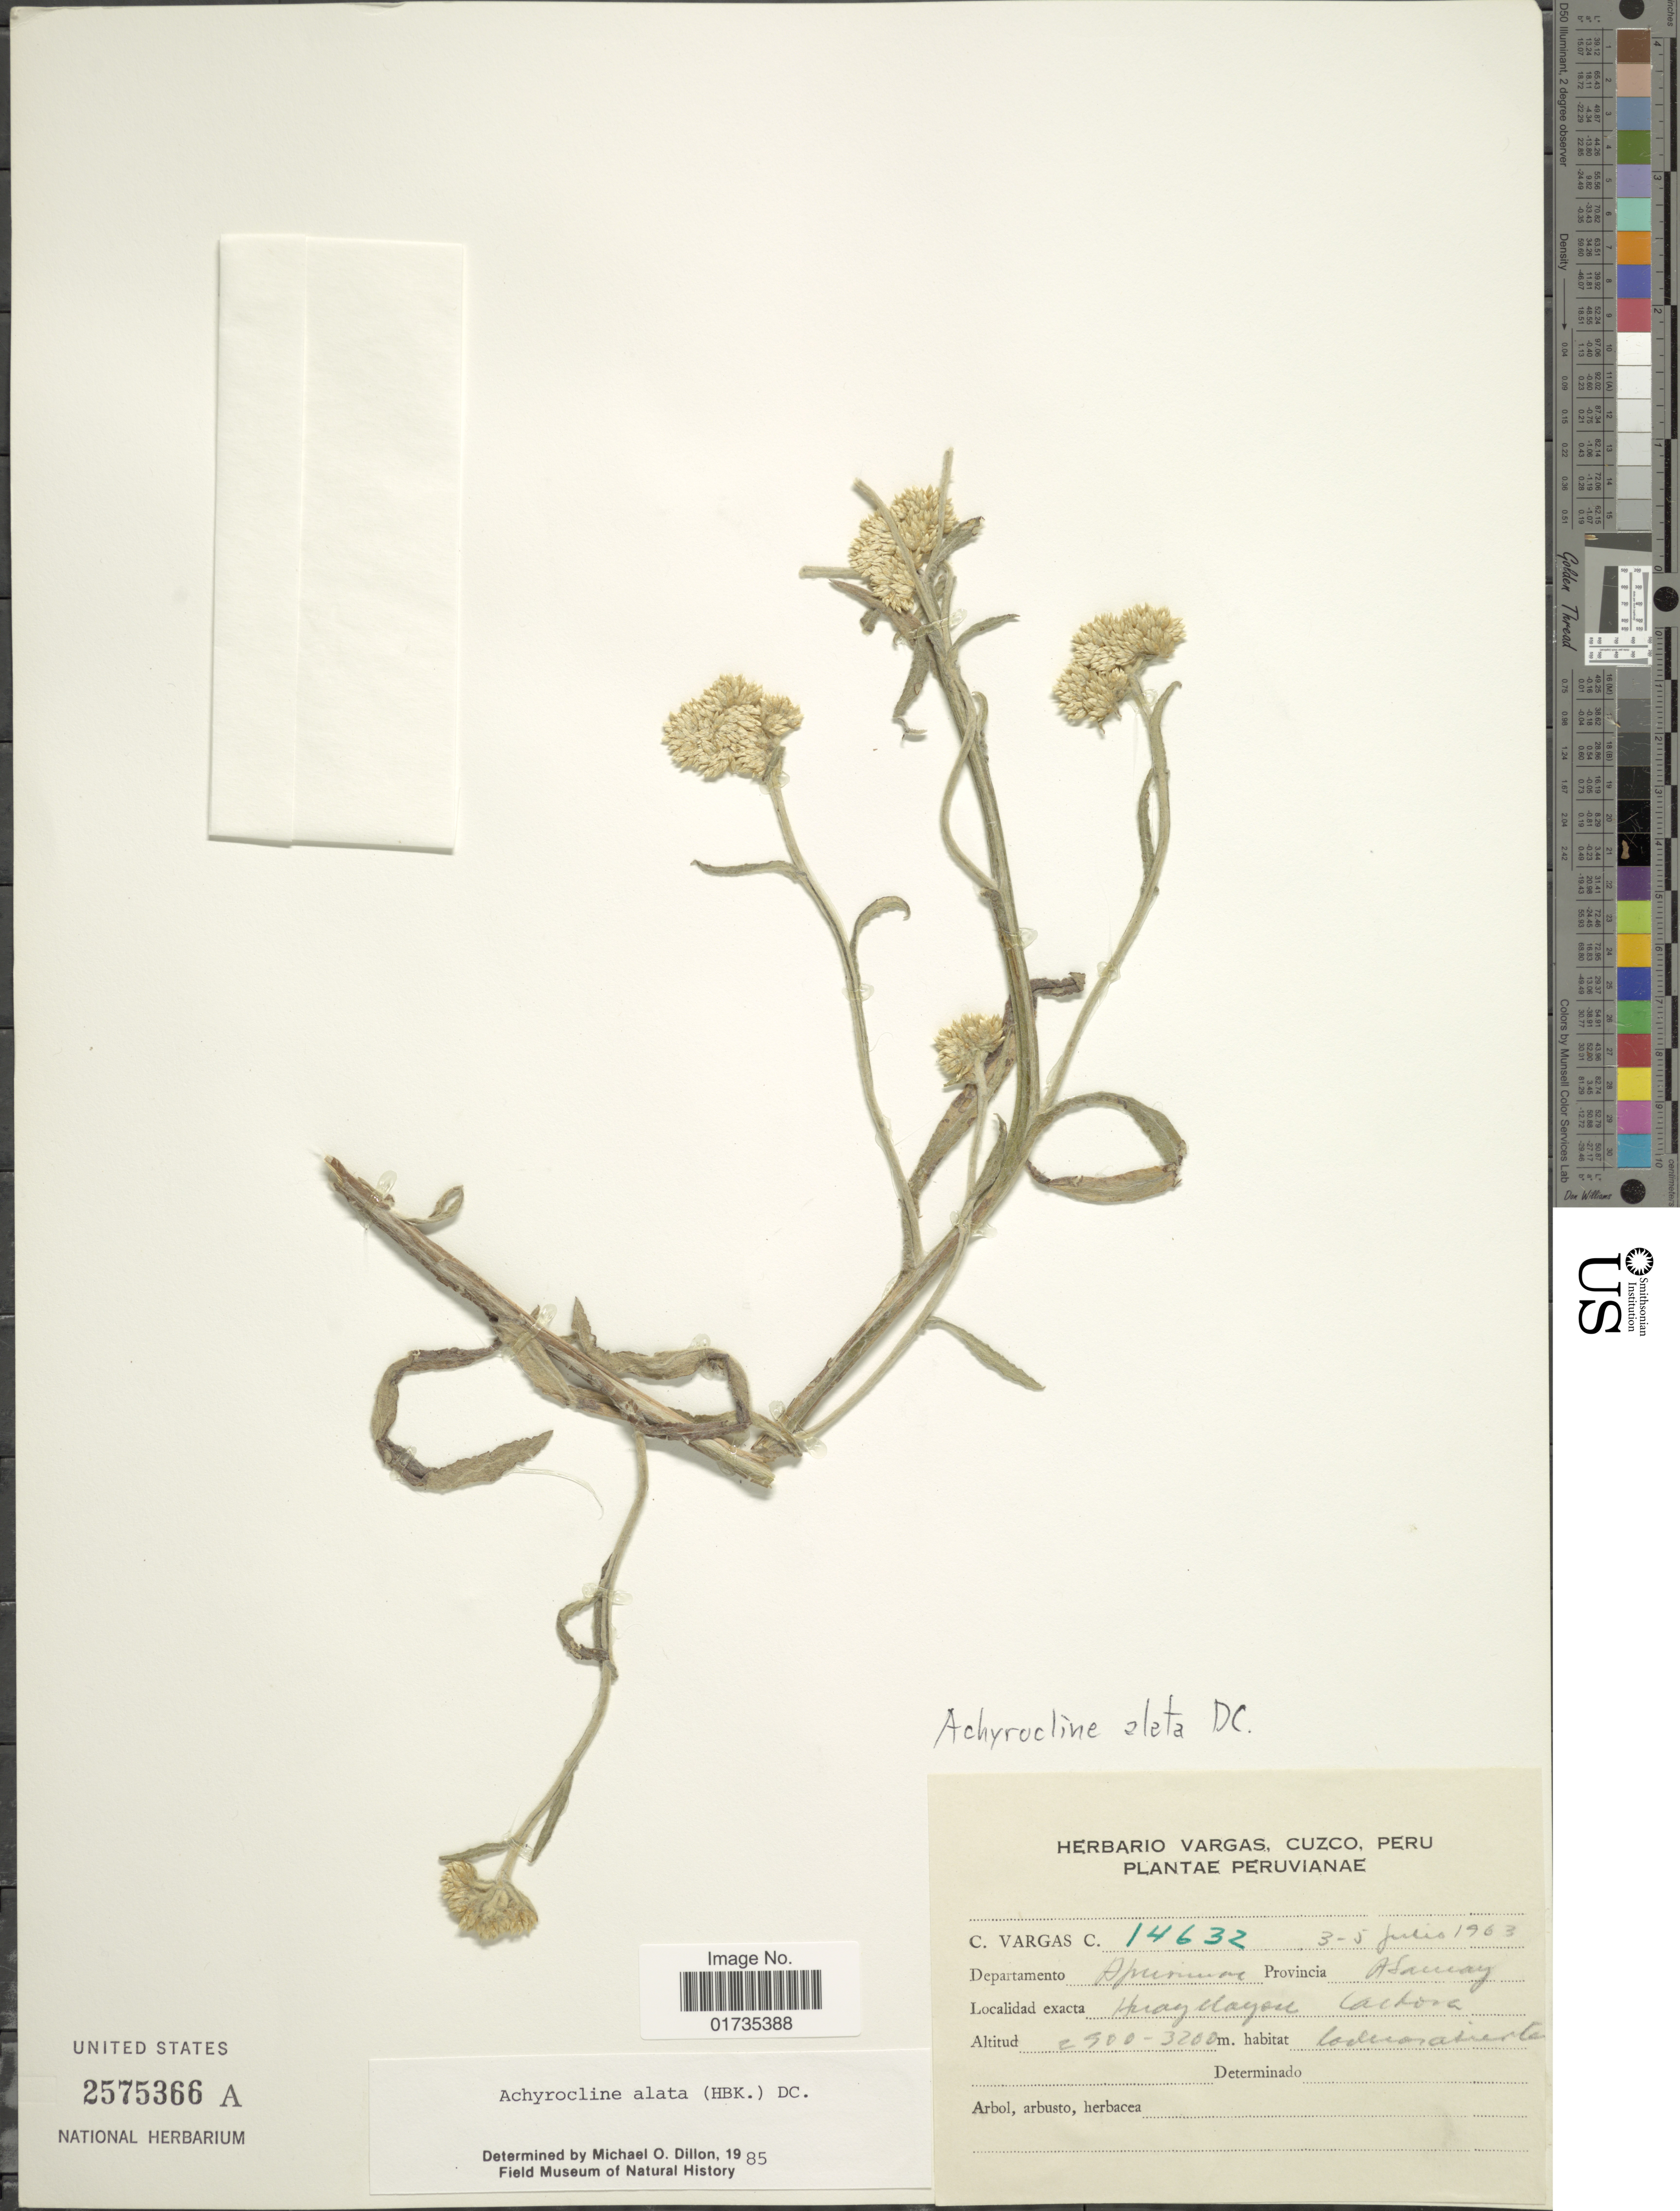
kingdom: Plantae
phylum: Tracheophyta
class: Magnoliopsida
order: Asterales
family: Asteraceae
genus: Achyrocline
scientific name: Achyrocline alata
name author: (Kunth) DC.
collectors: C. Vargas Calderón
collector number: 14632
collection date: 1963-07-03/1963-07-05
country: Peru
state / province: Apurímac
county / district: Abancay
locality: Huayllay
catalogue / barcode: US 2575366A